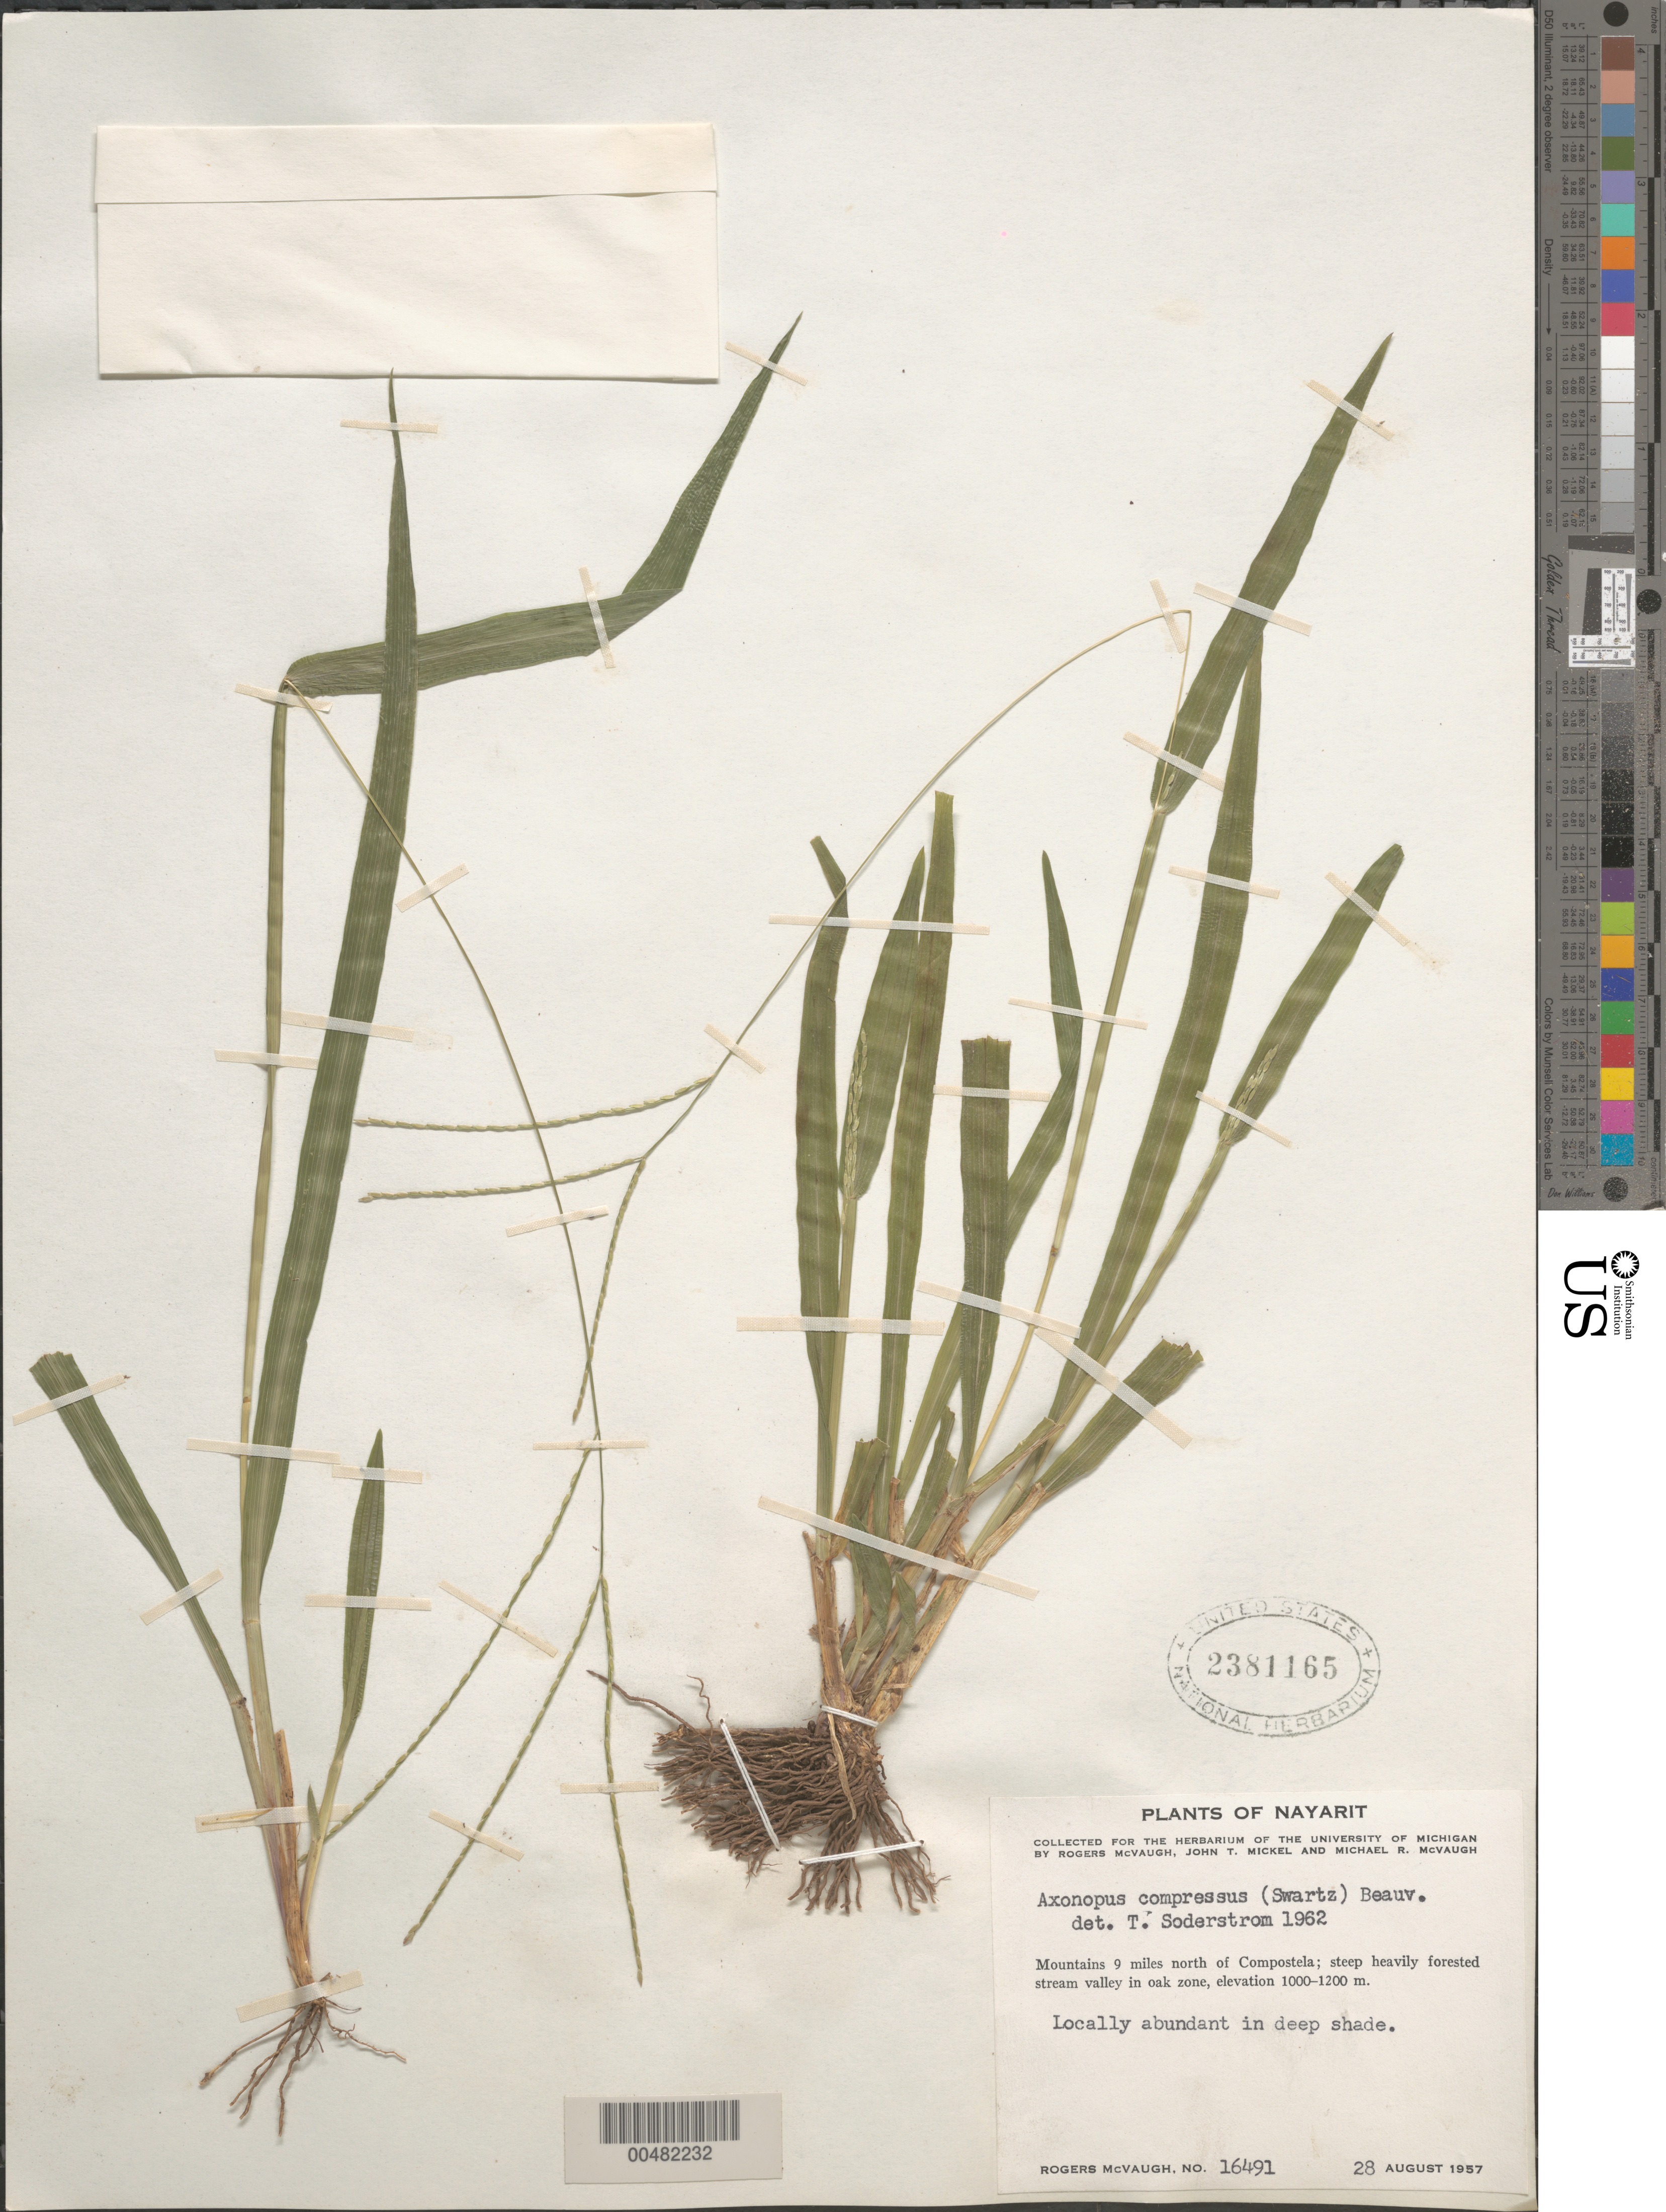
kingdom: Plantae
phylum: Tracheophyta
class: Liliopsida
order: Poales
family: Poaceae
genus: Axonopus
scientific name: Axonopus compressus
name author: (Sw.) P. Beauv.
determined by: Soderstrom, T. R.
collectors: R. McVaugh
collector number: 16491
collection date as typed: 28 Aug 1957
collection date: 1957-08-28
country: Mexico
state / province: Nayarit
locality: Mountains 9 mi N of Compostela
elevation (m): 1000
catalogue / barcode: US 2381165